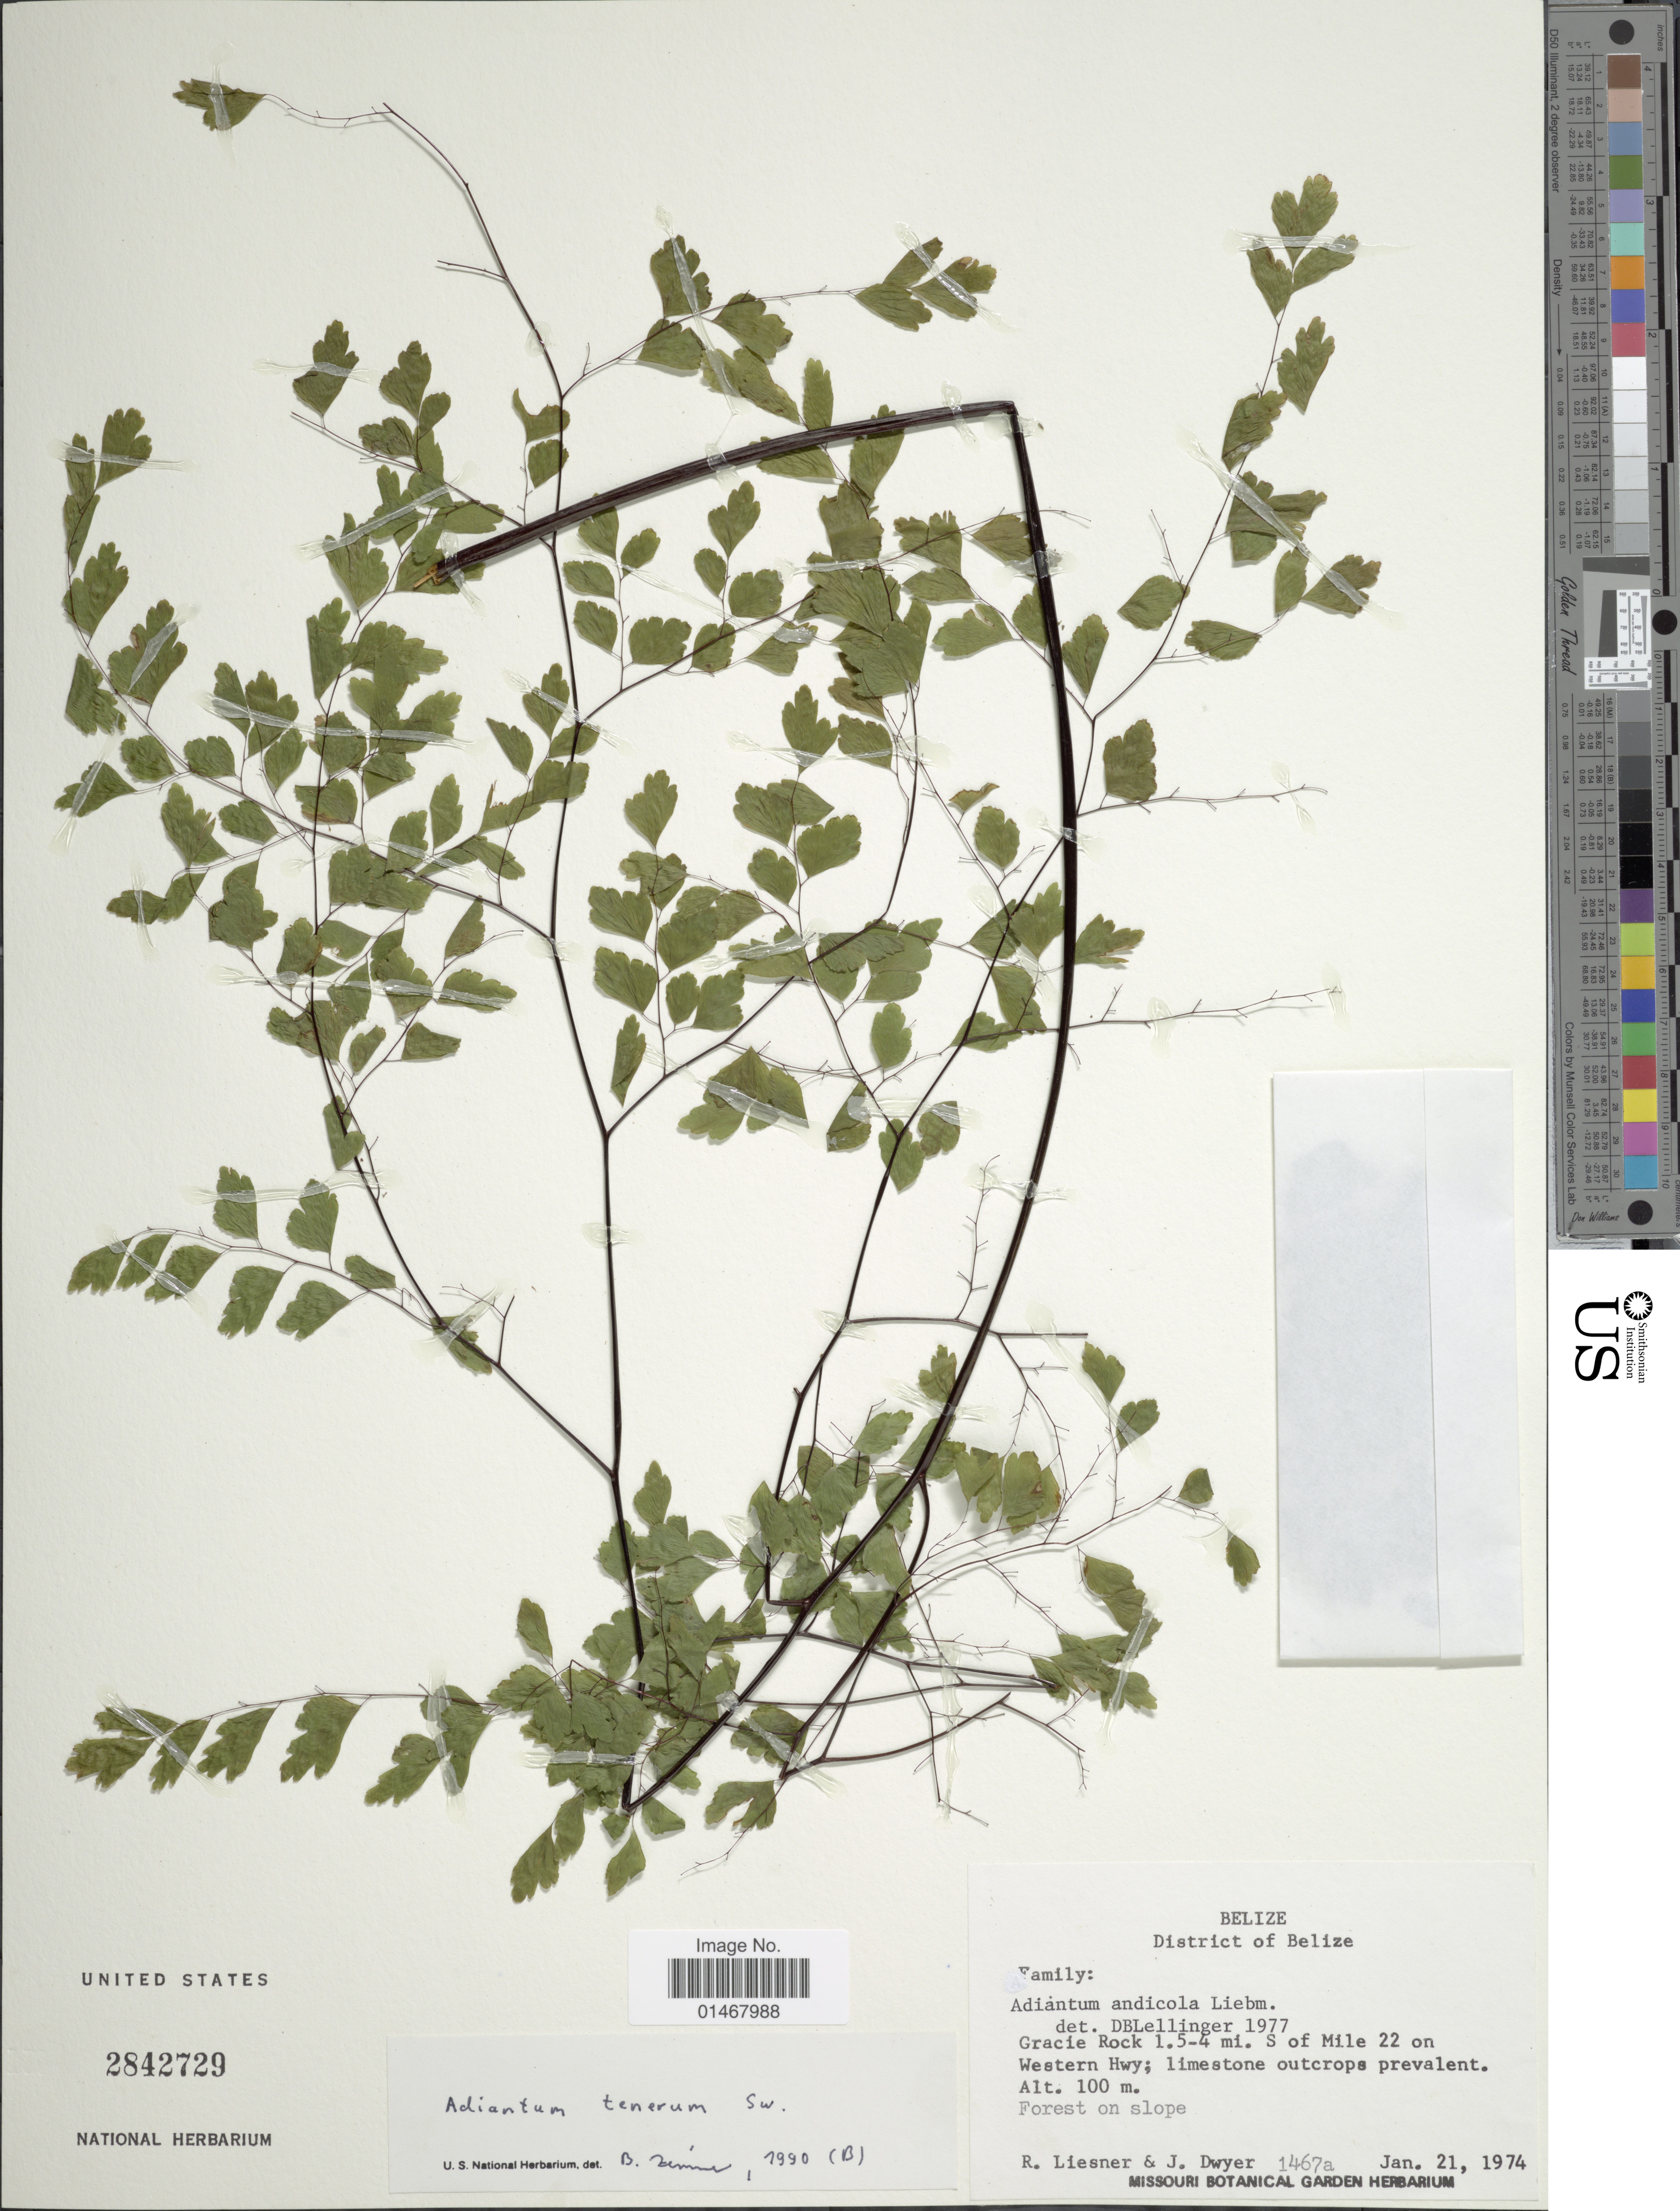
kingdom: Plantae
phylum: Tracheophyta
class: Polypodiopsida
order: Polypodiales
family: Pteridaceae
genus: Adiantum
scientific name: Adiantum tenerum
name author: Sw.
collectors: R. L. Liesner & J. Dwyer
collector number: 1467a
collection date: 1974-01-21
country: Belize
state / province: Belize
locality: District of Belize, Gracie Rock 1.5-4 mi. S of Mile 22 on Western Hwy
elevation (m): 100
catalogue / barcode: US 2842729